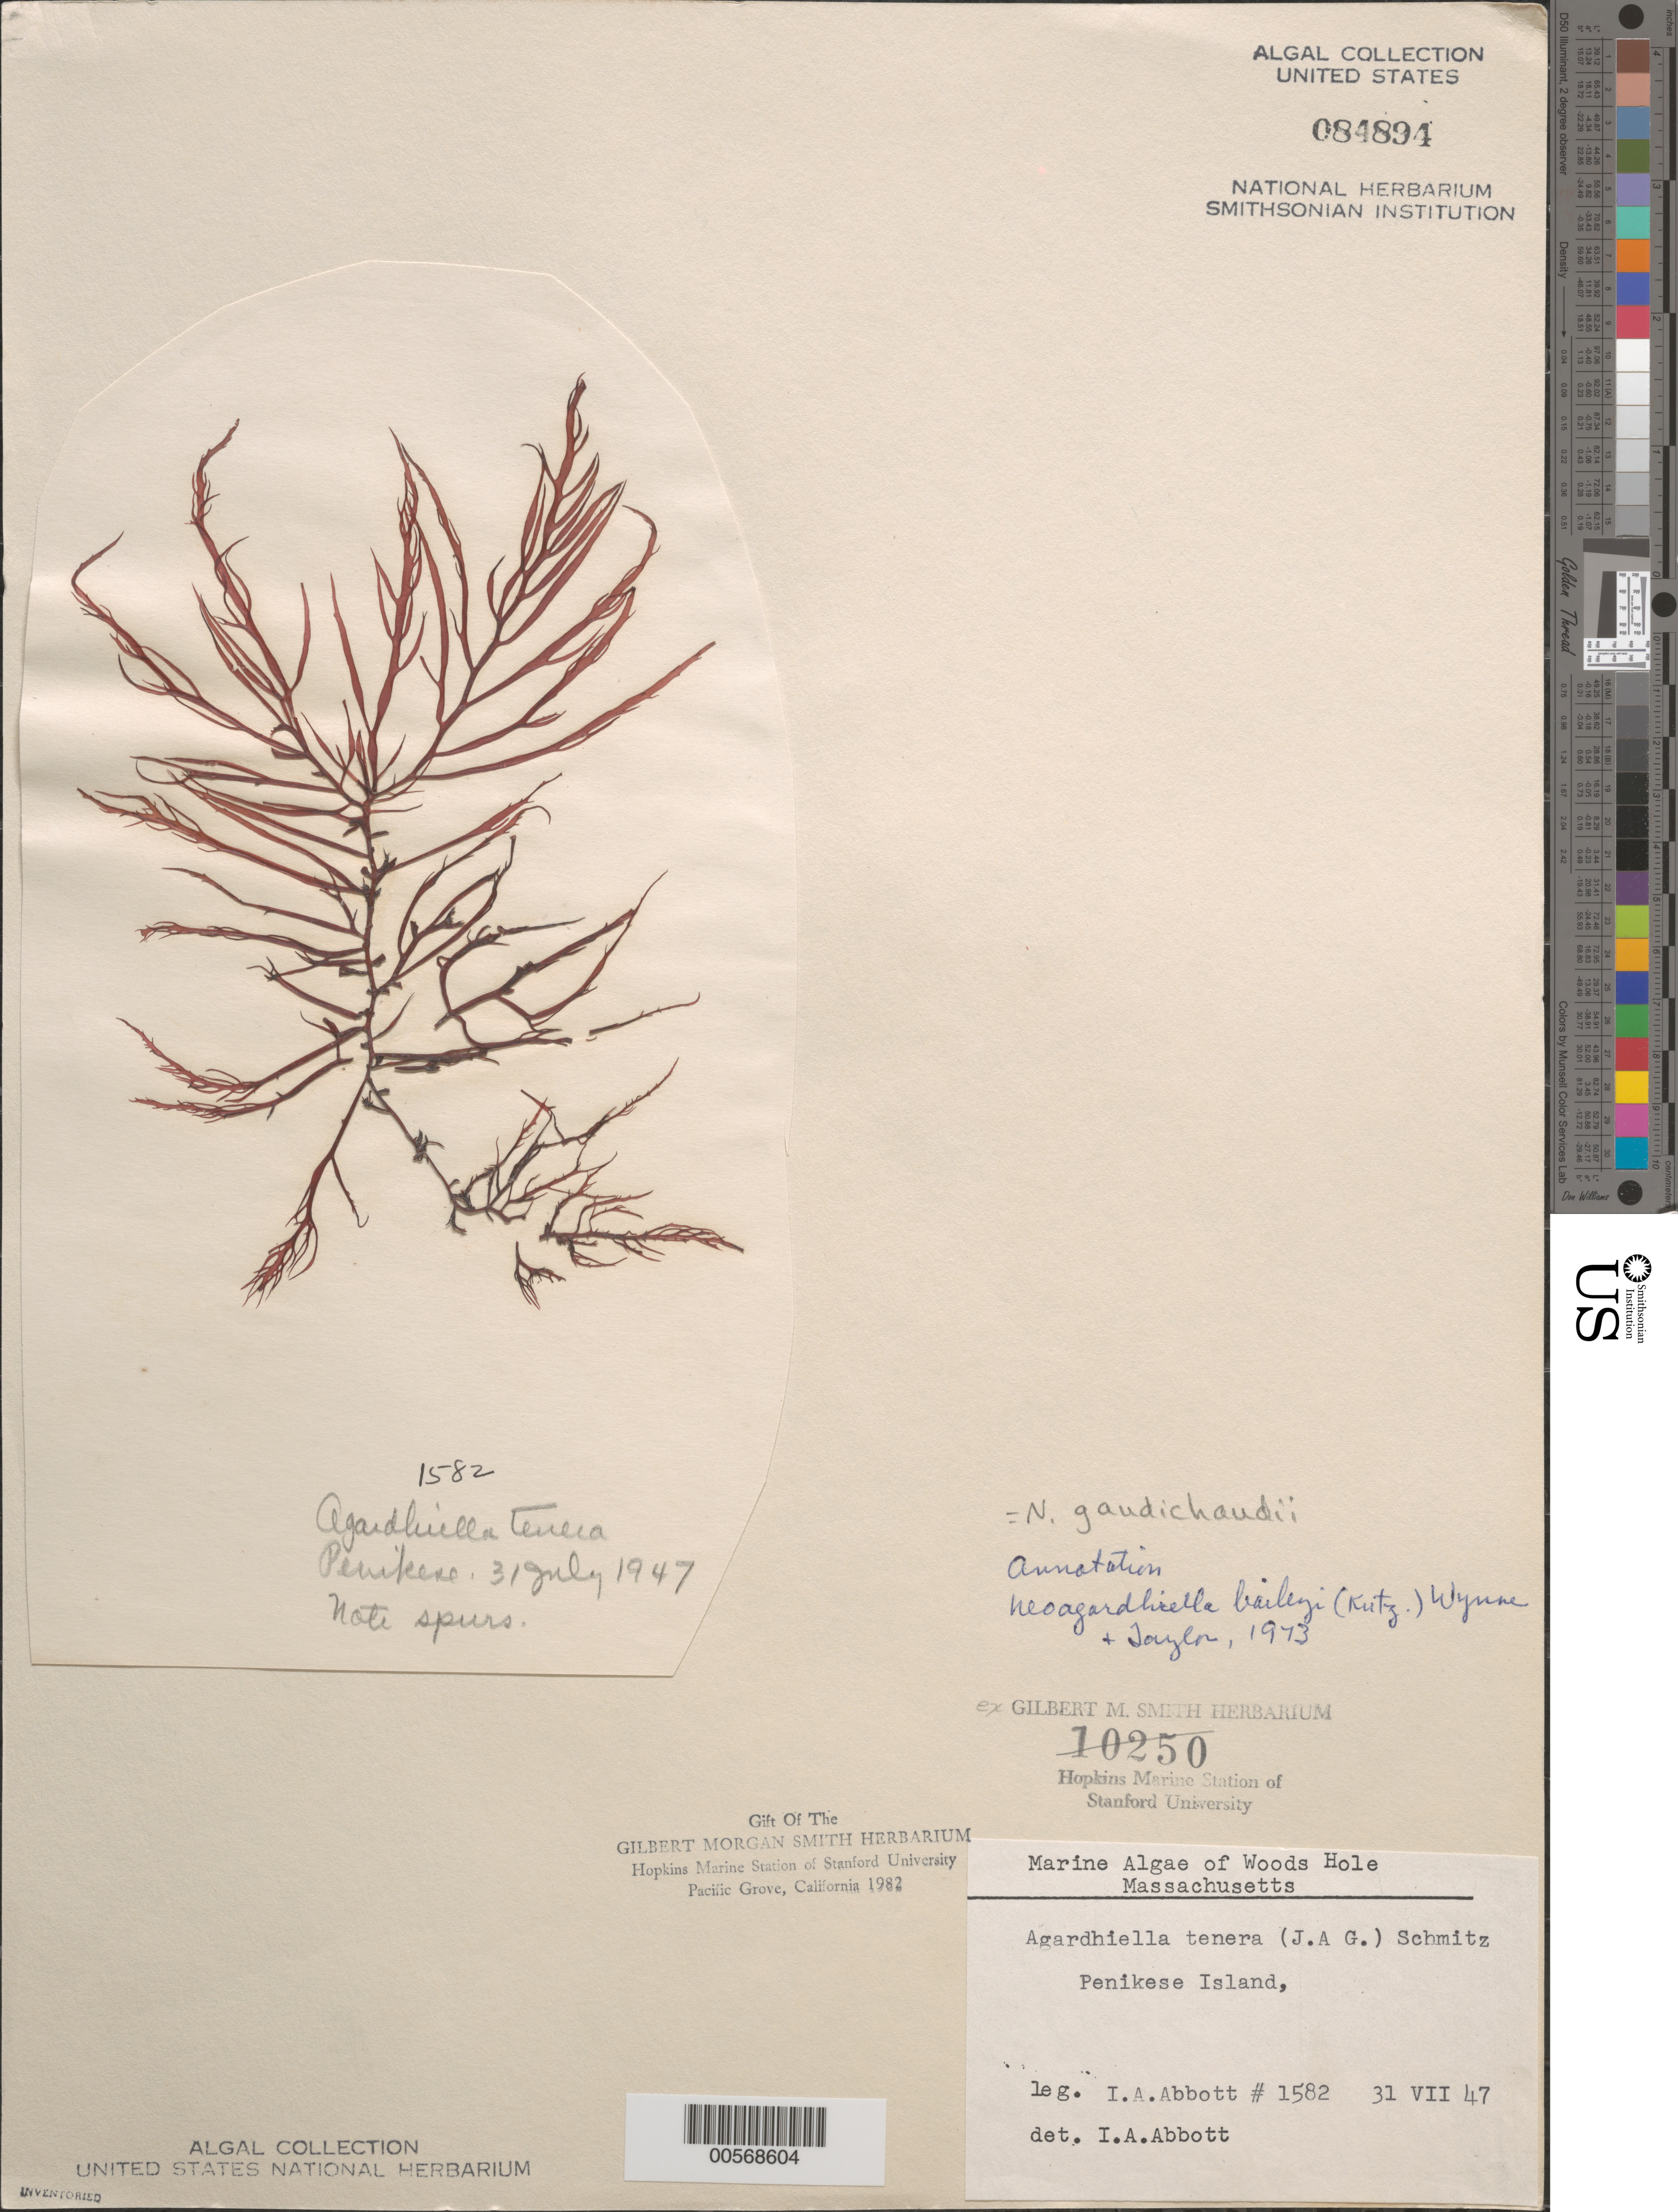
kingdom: Plantae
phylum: Rhodophyta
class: Florideophyceae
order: Gigartinales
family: Solieriaceae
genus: Sarcodiotheca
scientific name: Sarcodiotheca gaudichaudii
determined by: Algae name updating Project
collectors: I. A. Abbott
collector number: IAA 1582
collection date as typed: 31 Jul 1947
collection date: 1947-07-31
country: United States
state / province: Massachusetts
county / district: Dukes County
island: Penikese Island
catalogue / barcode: US 84894